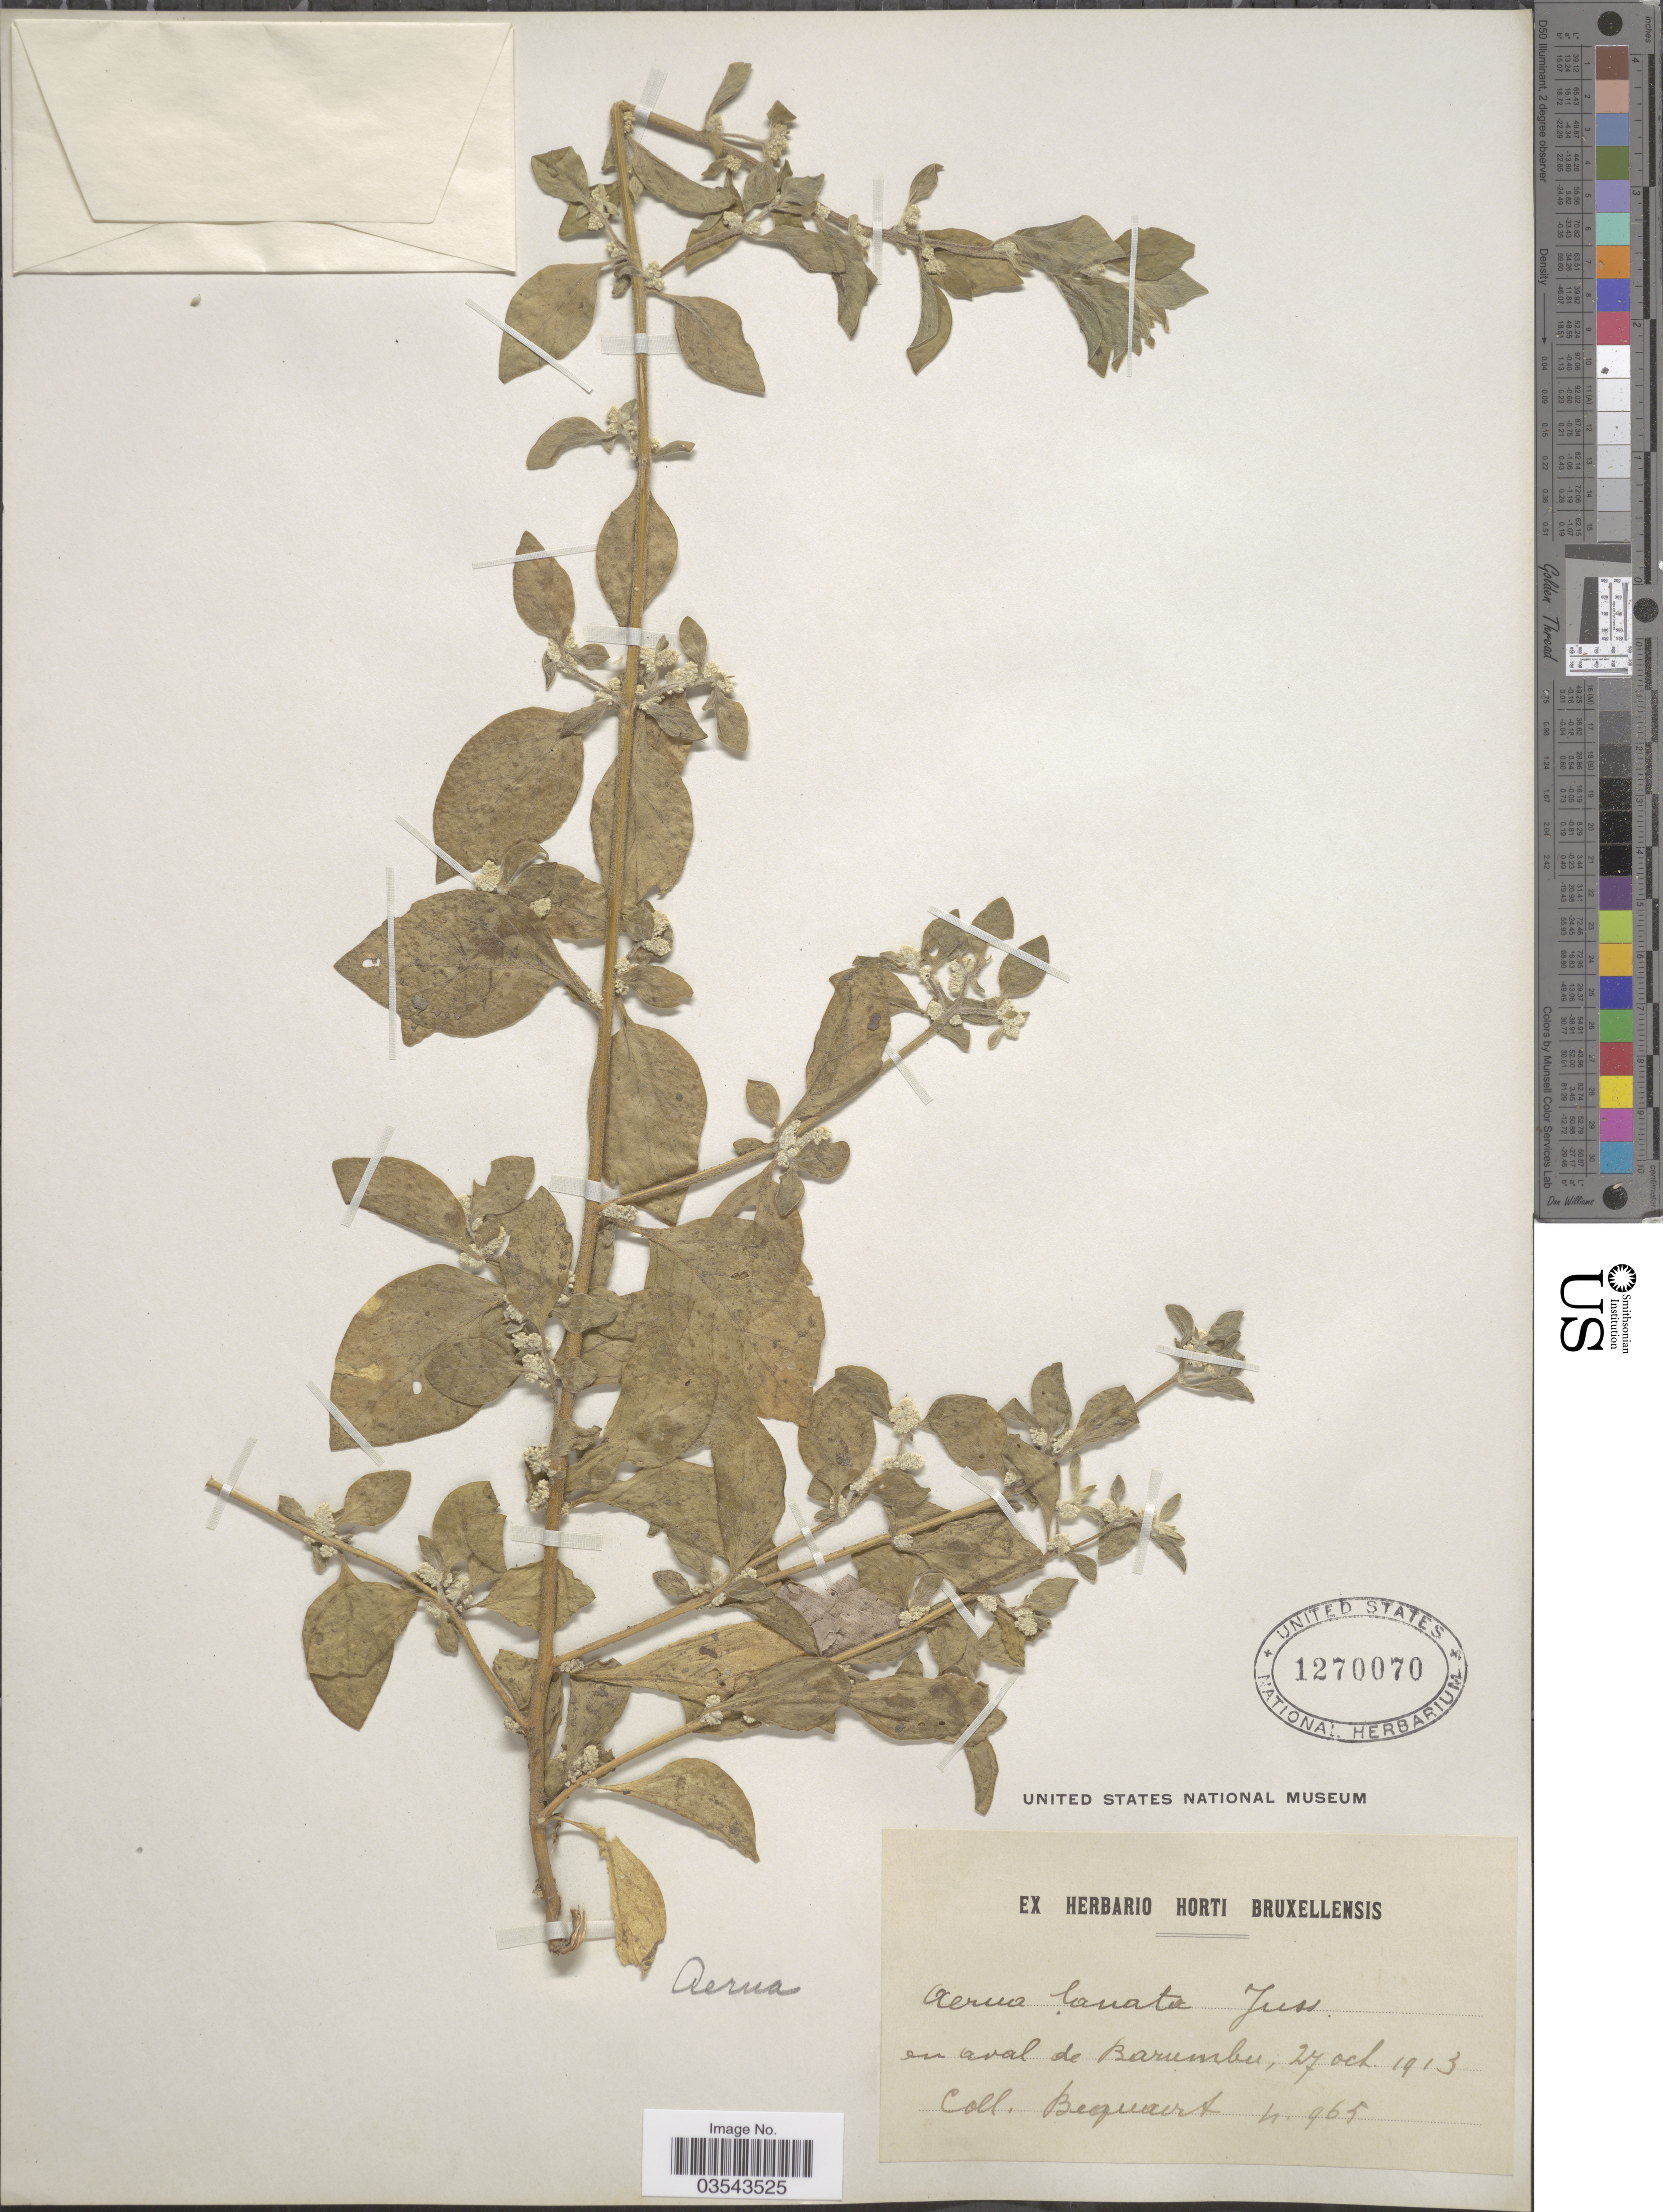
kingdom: Plantae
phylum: Tracheophyta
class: Magnoliopsida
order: Caryophyllales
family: Amaranthaceae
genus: Ouret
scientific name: Ouret lanata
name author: (L.) Kuntze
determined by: U.S. National Herbarium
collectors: Bequaert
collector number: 965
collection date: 1913-10-27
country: Congo, Democratic Republic of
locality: En aval de Barumbu.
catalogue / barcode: US 1270070